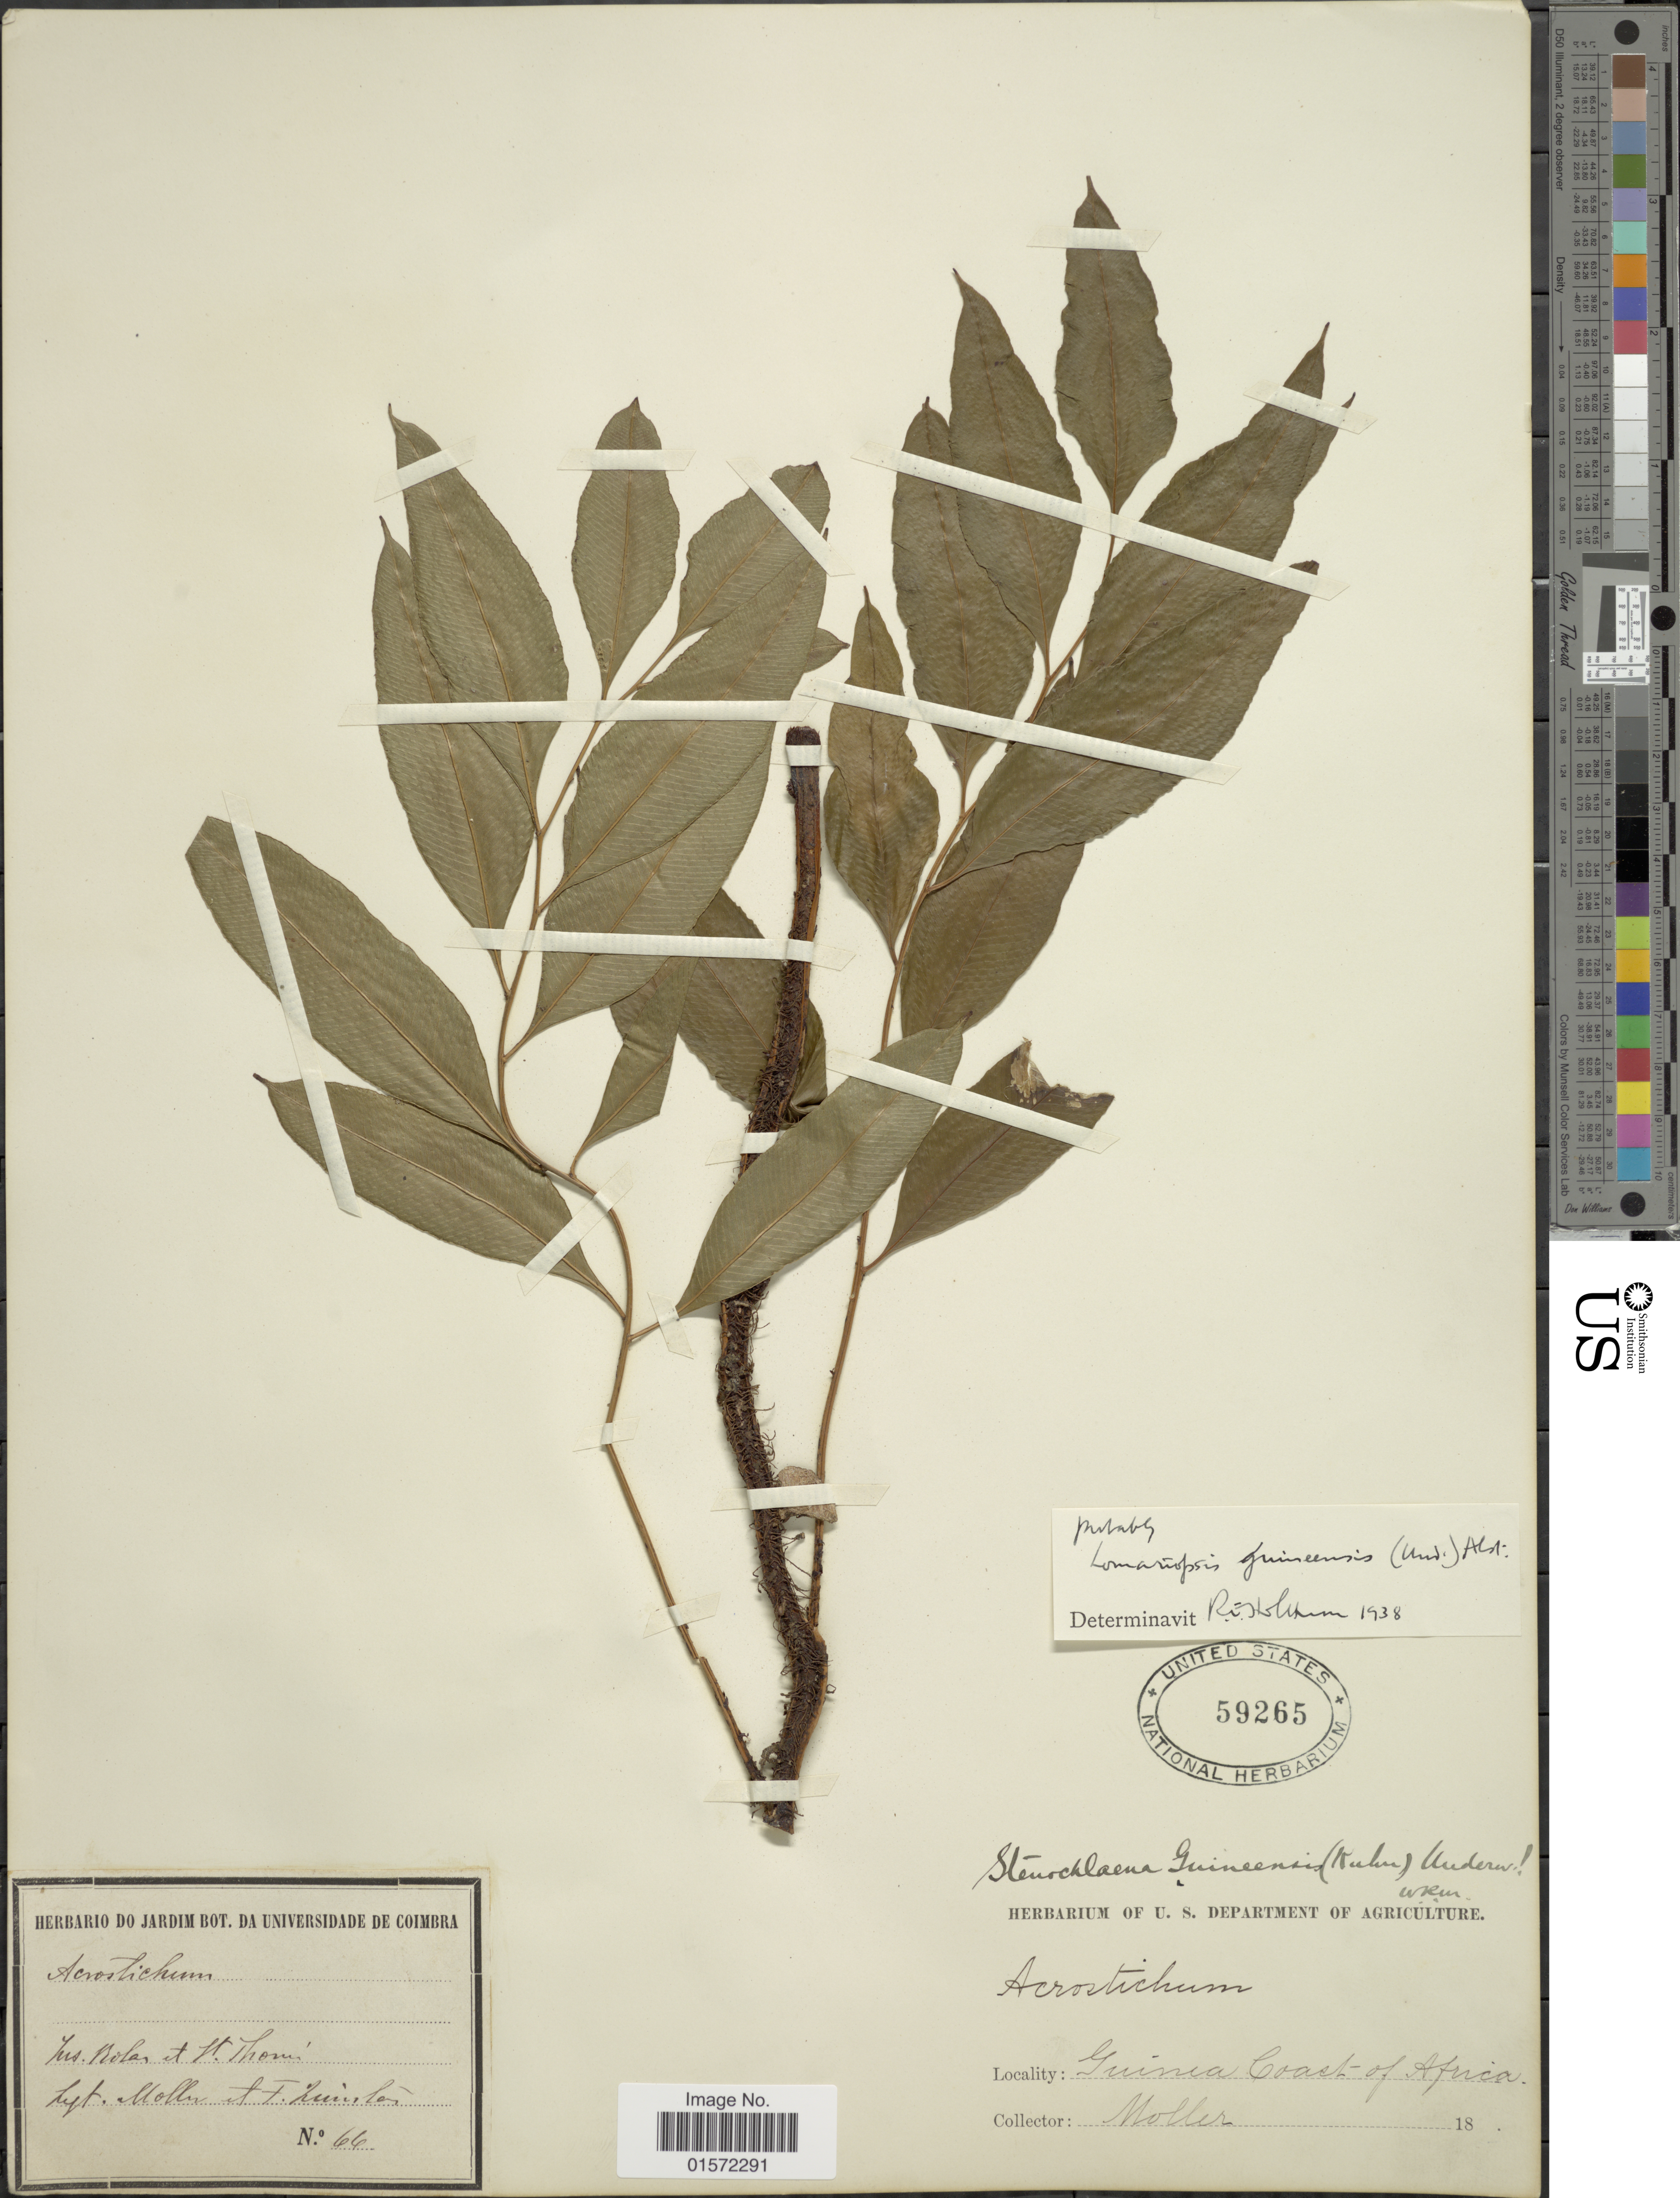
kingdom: Plantae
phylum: Tracheophyta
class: Polypodiopsida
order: Polypodiales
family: Lomariopsidaceae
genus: Lomariopsis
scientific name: Lomariopsis guineensis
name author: Holttum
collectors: -. Moller & Collector illegible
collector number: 66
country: Sao Tome and Principe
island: Rolas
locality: Ins. Rolas et St. Thoms, Guinea Coast of Africa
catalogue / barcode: US 59265